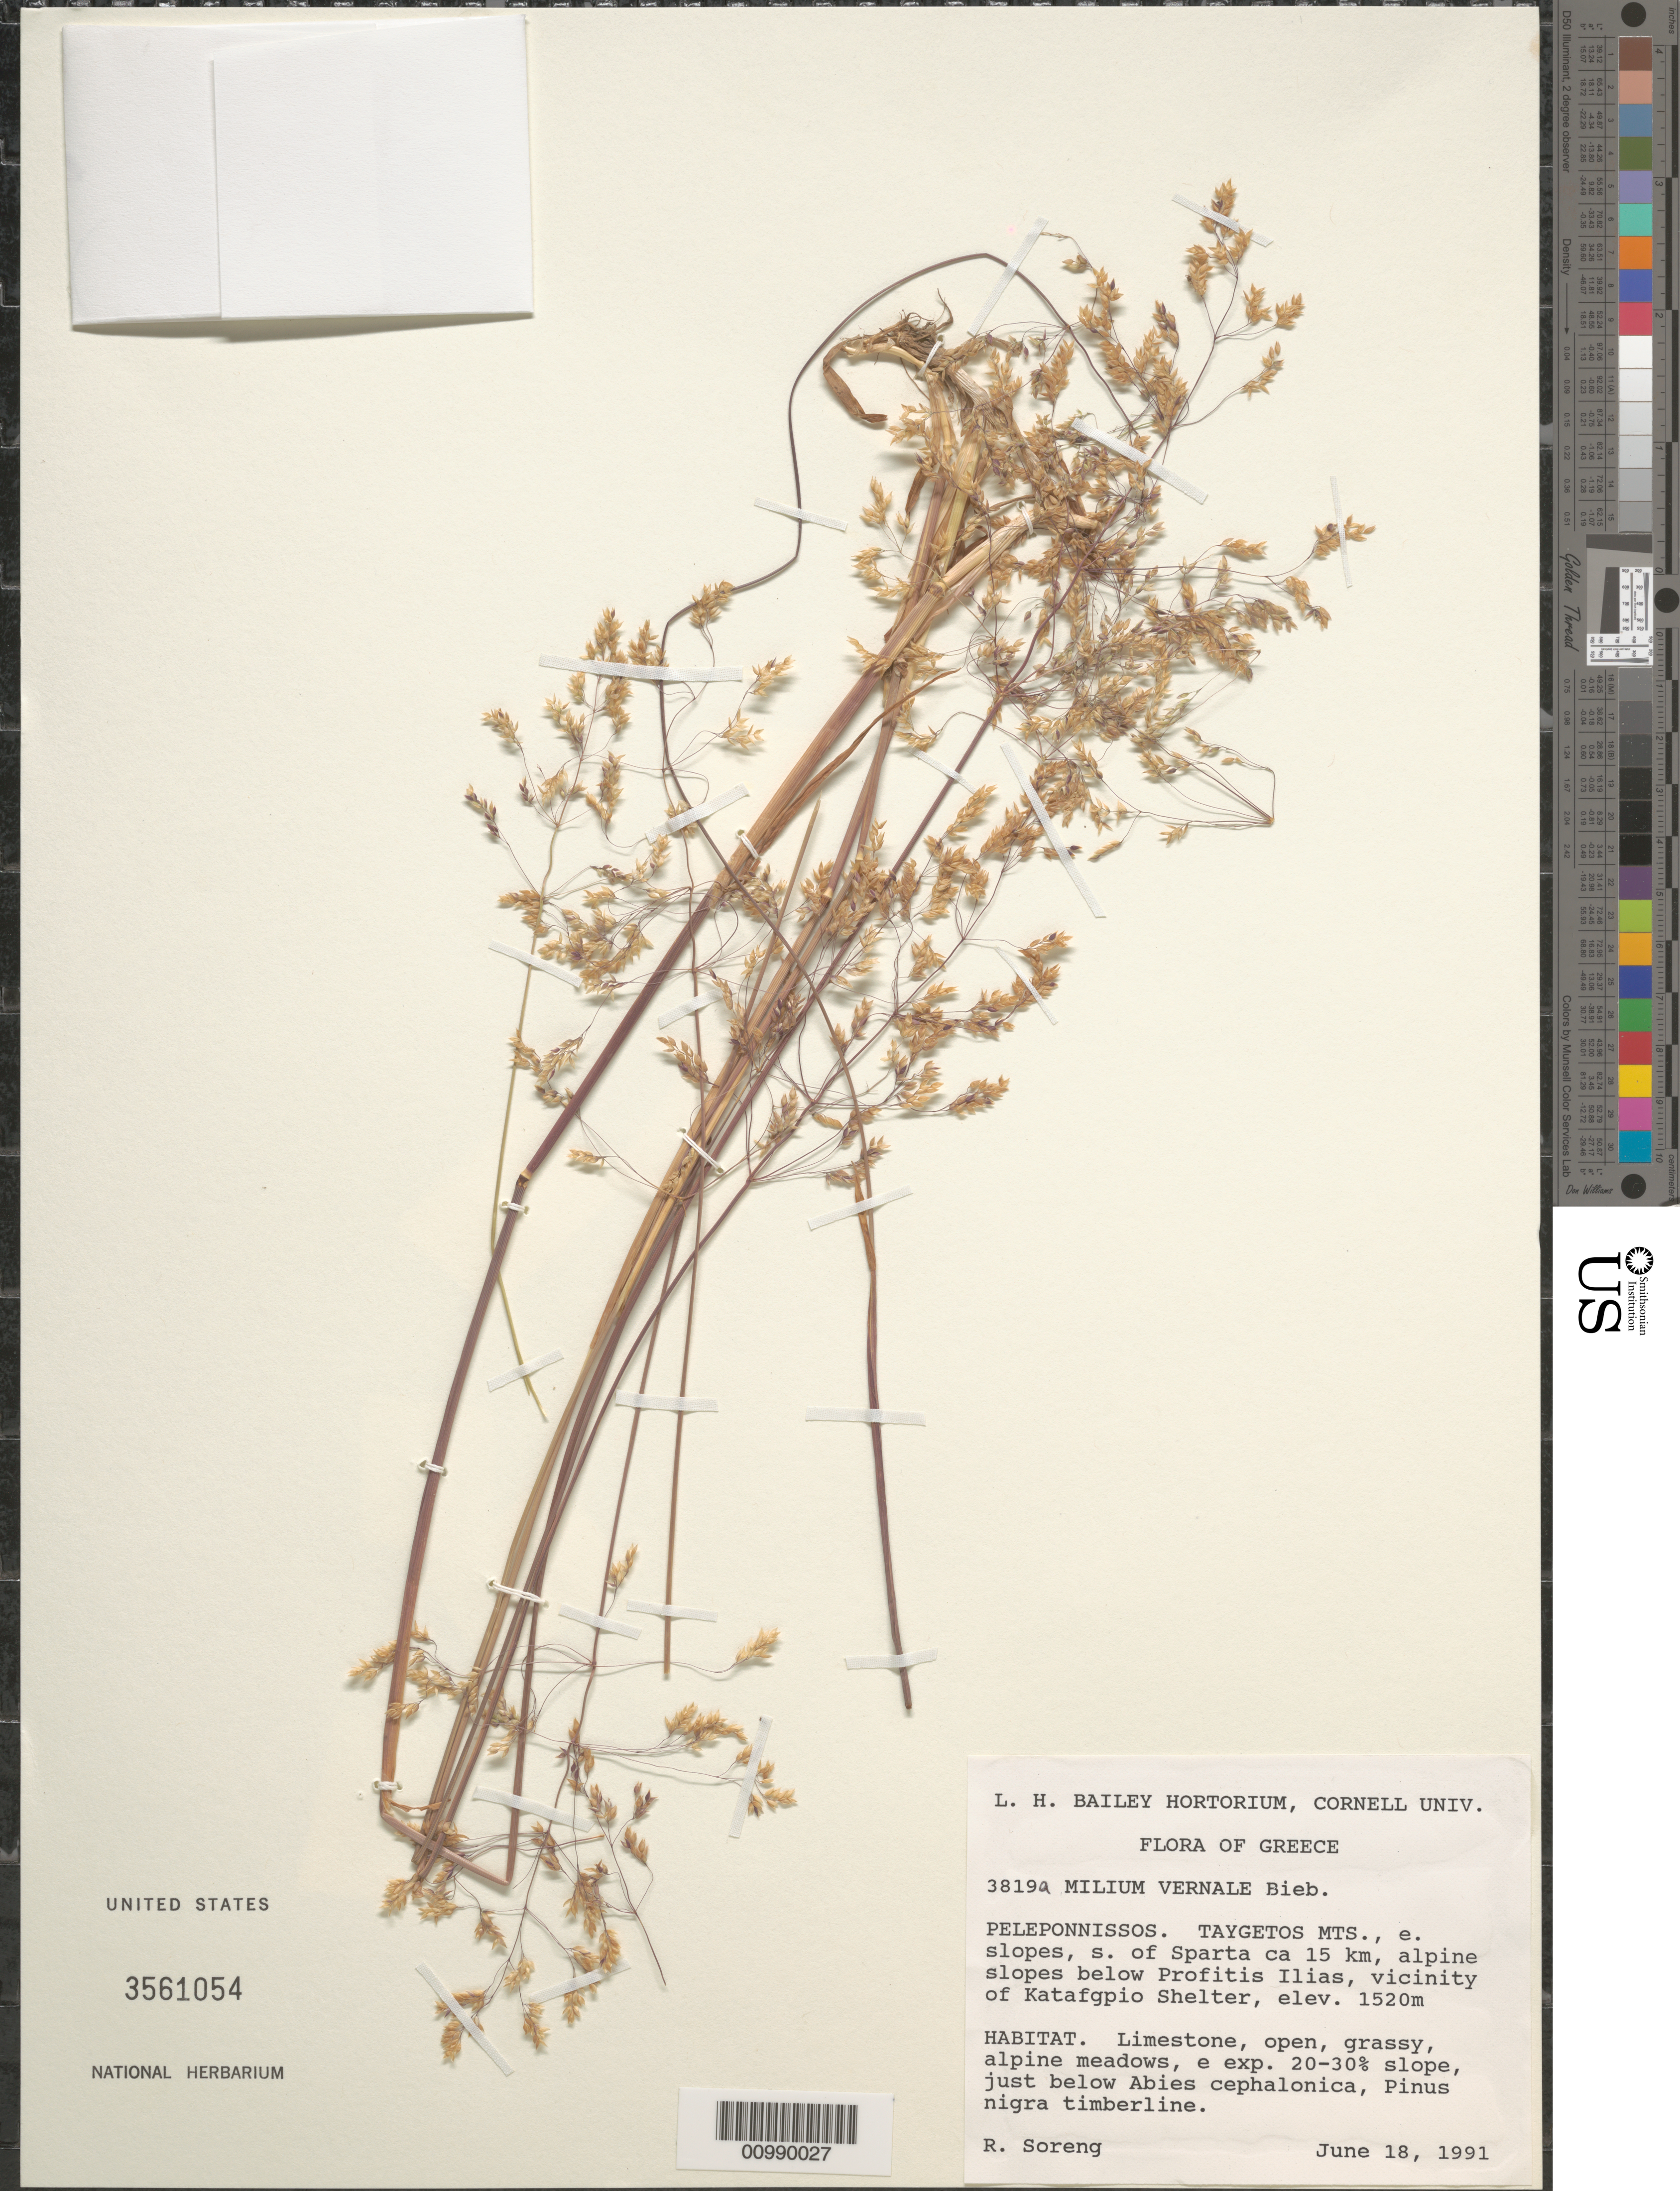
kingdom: Plantae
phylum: Tracheophyta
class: Liliopsida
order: Poales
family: Poaceae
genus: Milium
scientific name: Milium vernale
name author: M. Bieb.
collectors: R. J. Soreng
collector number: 3819-a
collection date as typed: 18 Jun 1991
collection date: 1991-06-18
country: Greece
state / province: Peloponnese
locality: TAYGETOS MTS., E slopes, S of Sparta ca 15 km, alpine slopes below Profitis Ilias, vicinity of Katafgpio Shelter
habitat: Limestone, open, grassy, alpine meadows, e exp. 20-30% slope, just below Abies cephalonica, Pinus nigra timberline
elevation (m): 1520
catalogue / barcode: US 3561054